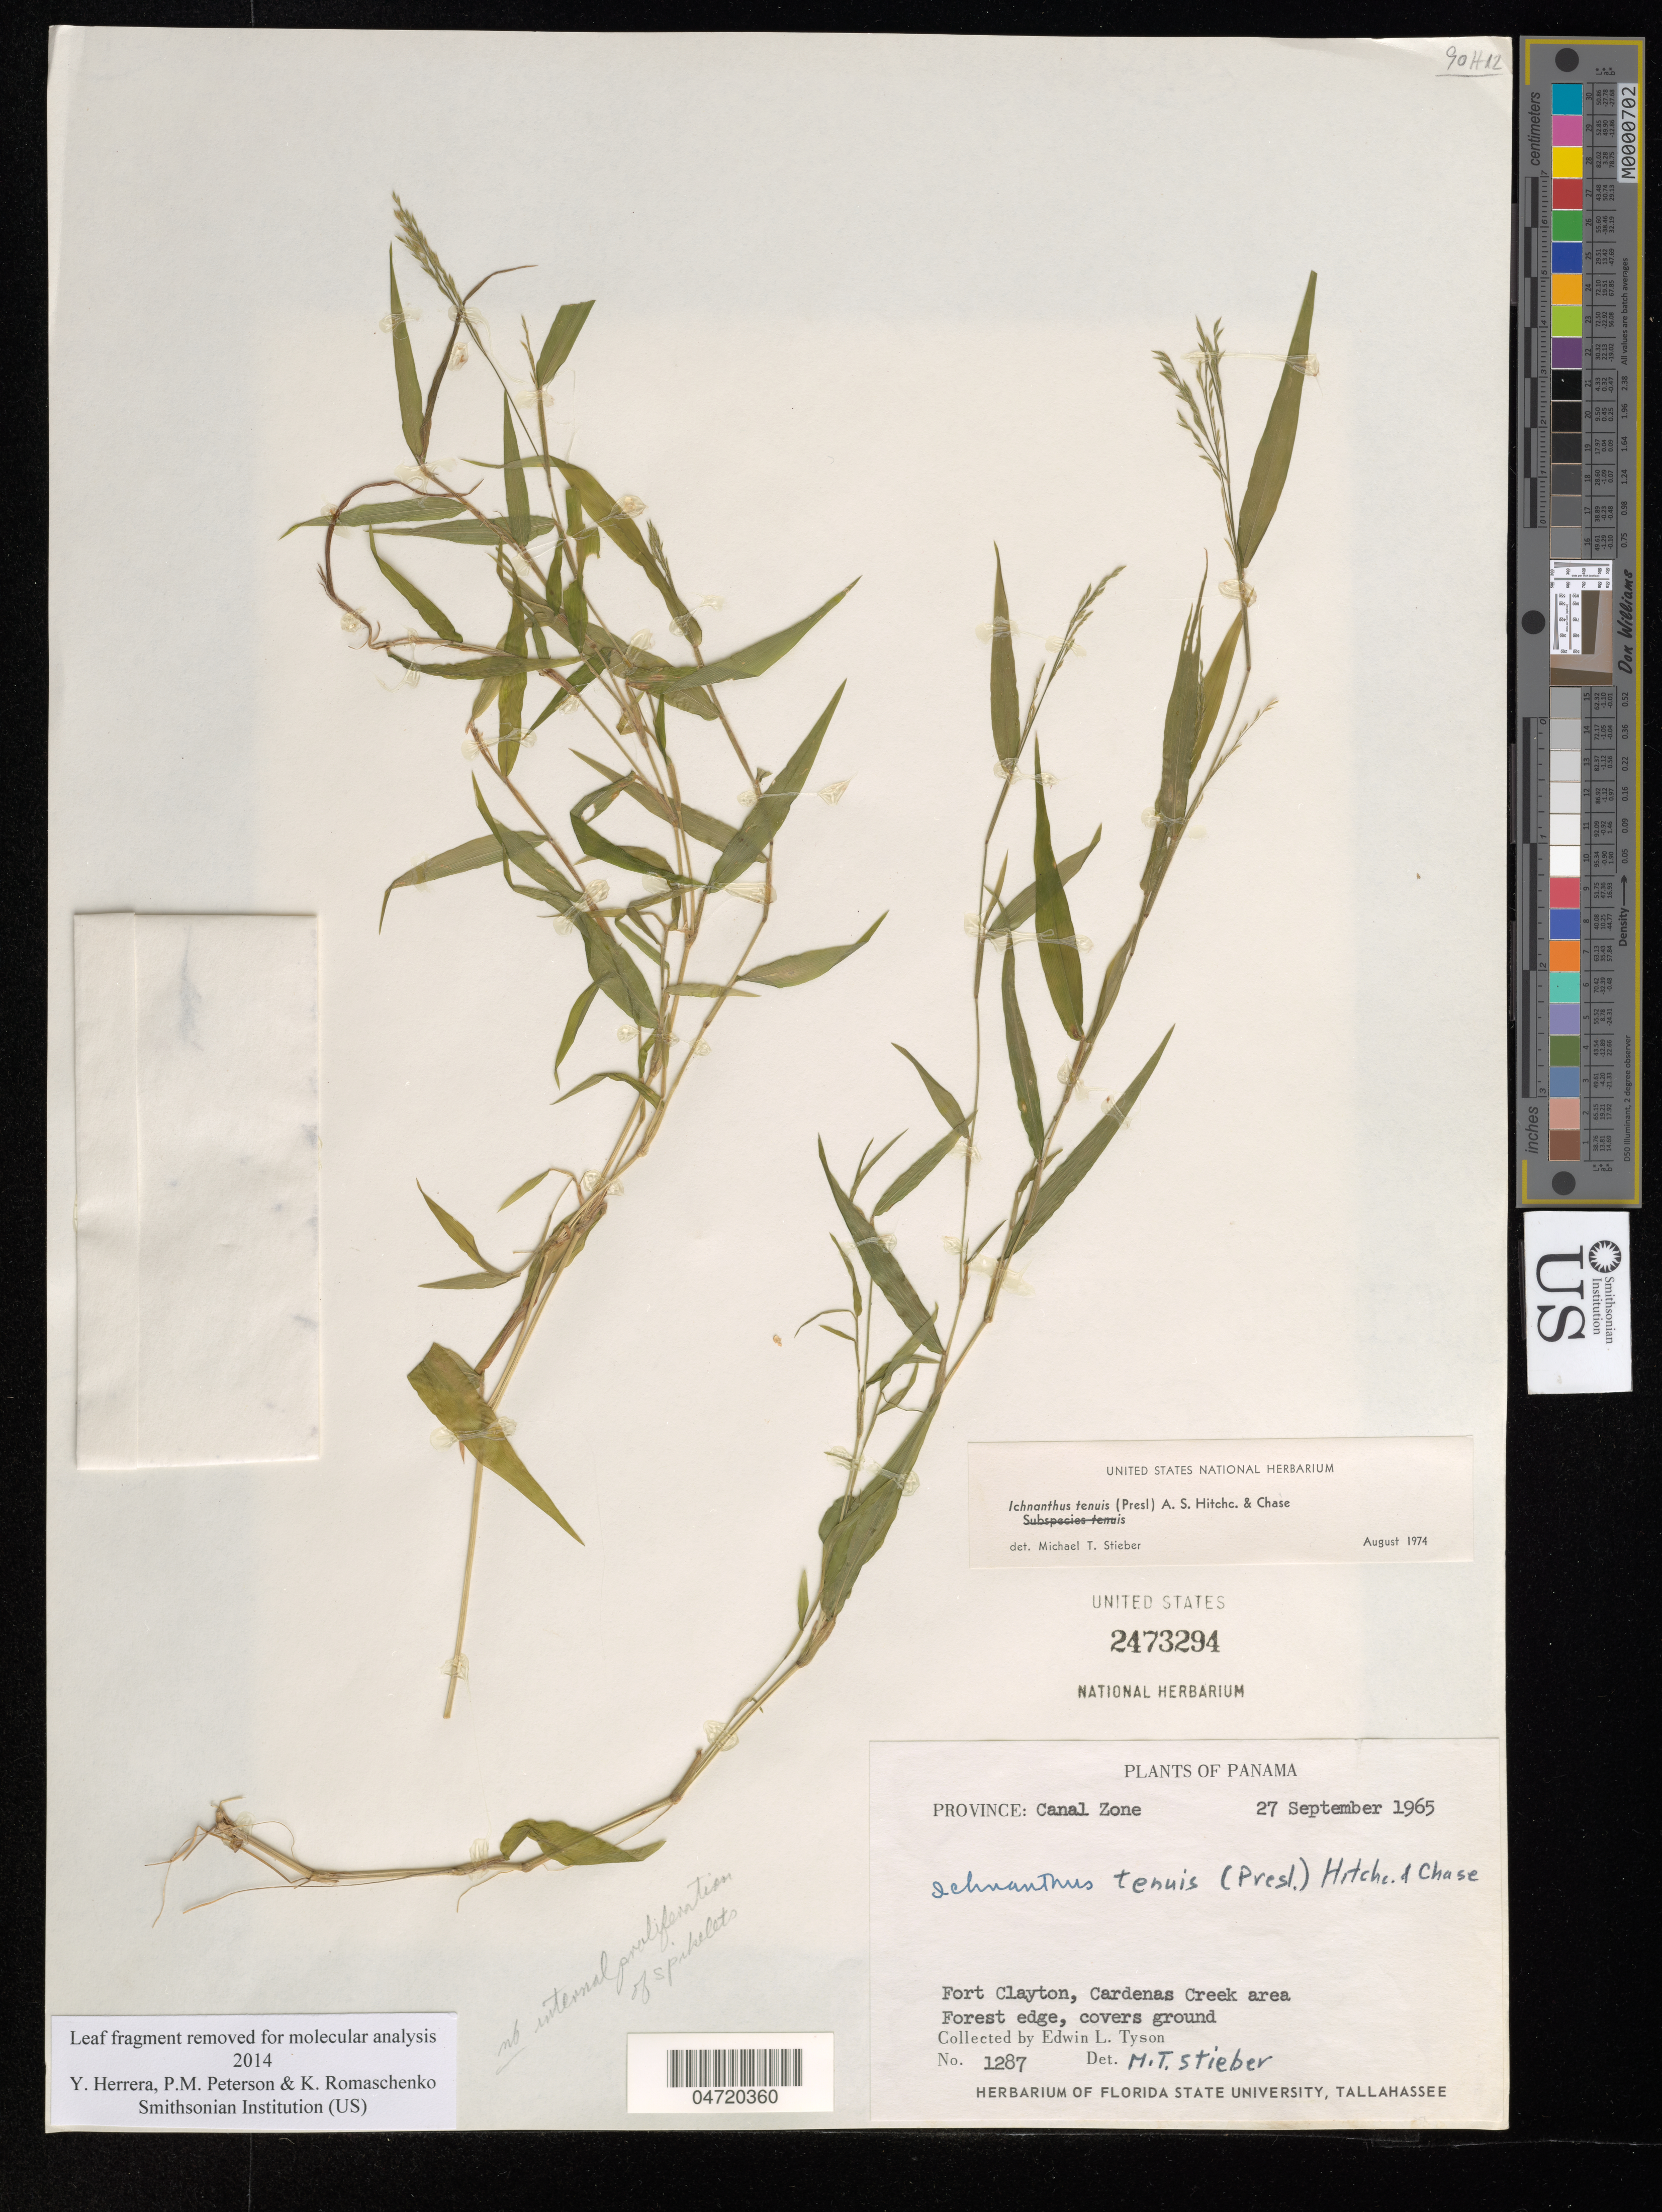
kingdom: Plantae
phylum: Tracheophyta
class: Liliopsida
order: Poales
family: Poaceae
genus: Ichnanthus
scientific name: Ichnanthus tenuis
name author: (J. Presl) Hitchc. & Chase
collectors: E. L. Tyson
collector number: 1287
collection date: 1965-09-27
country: Panama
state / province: Panamá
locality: Province: Canal Zone. Fort Clayton, Cardenas Creek area.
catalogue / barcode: US 2473294